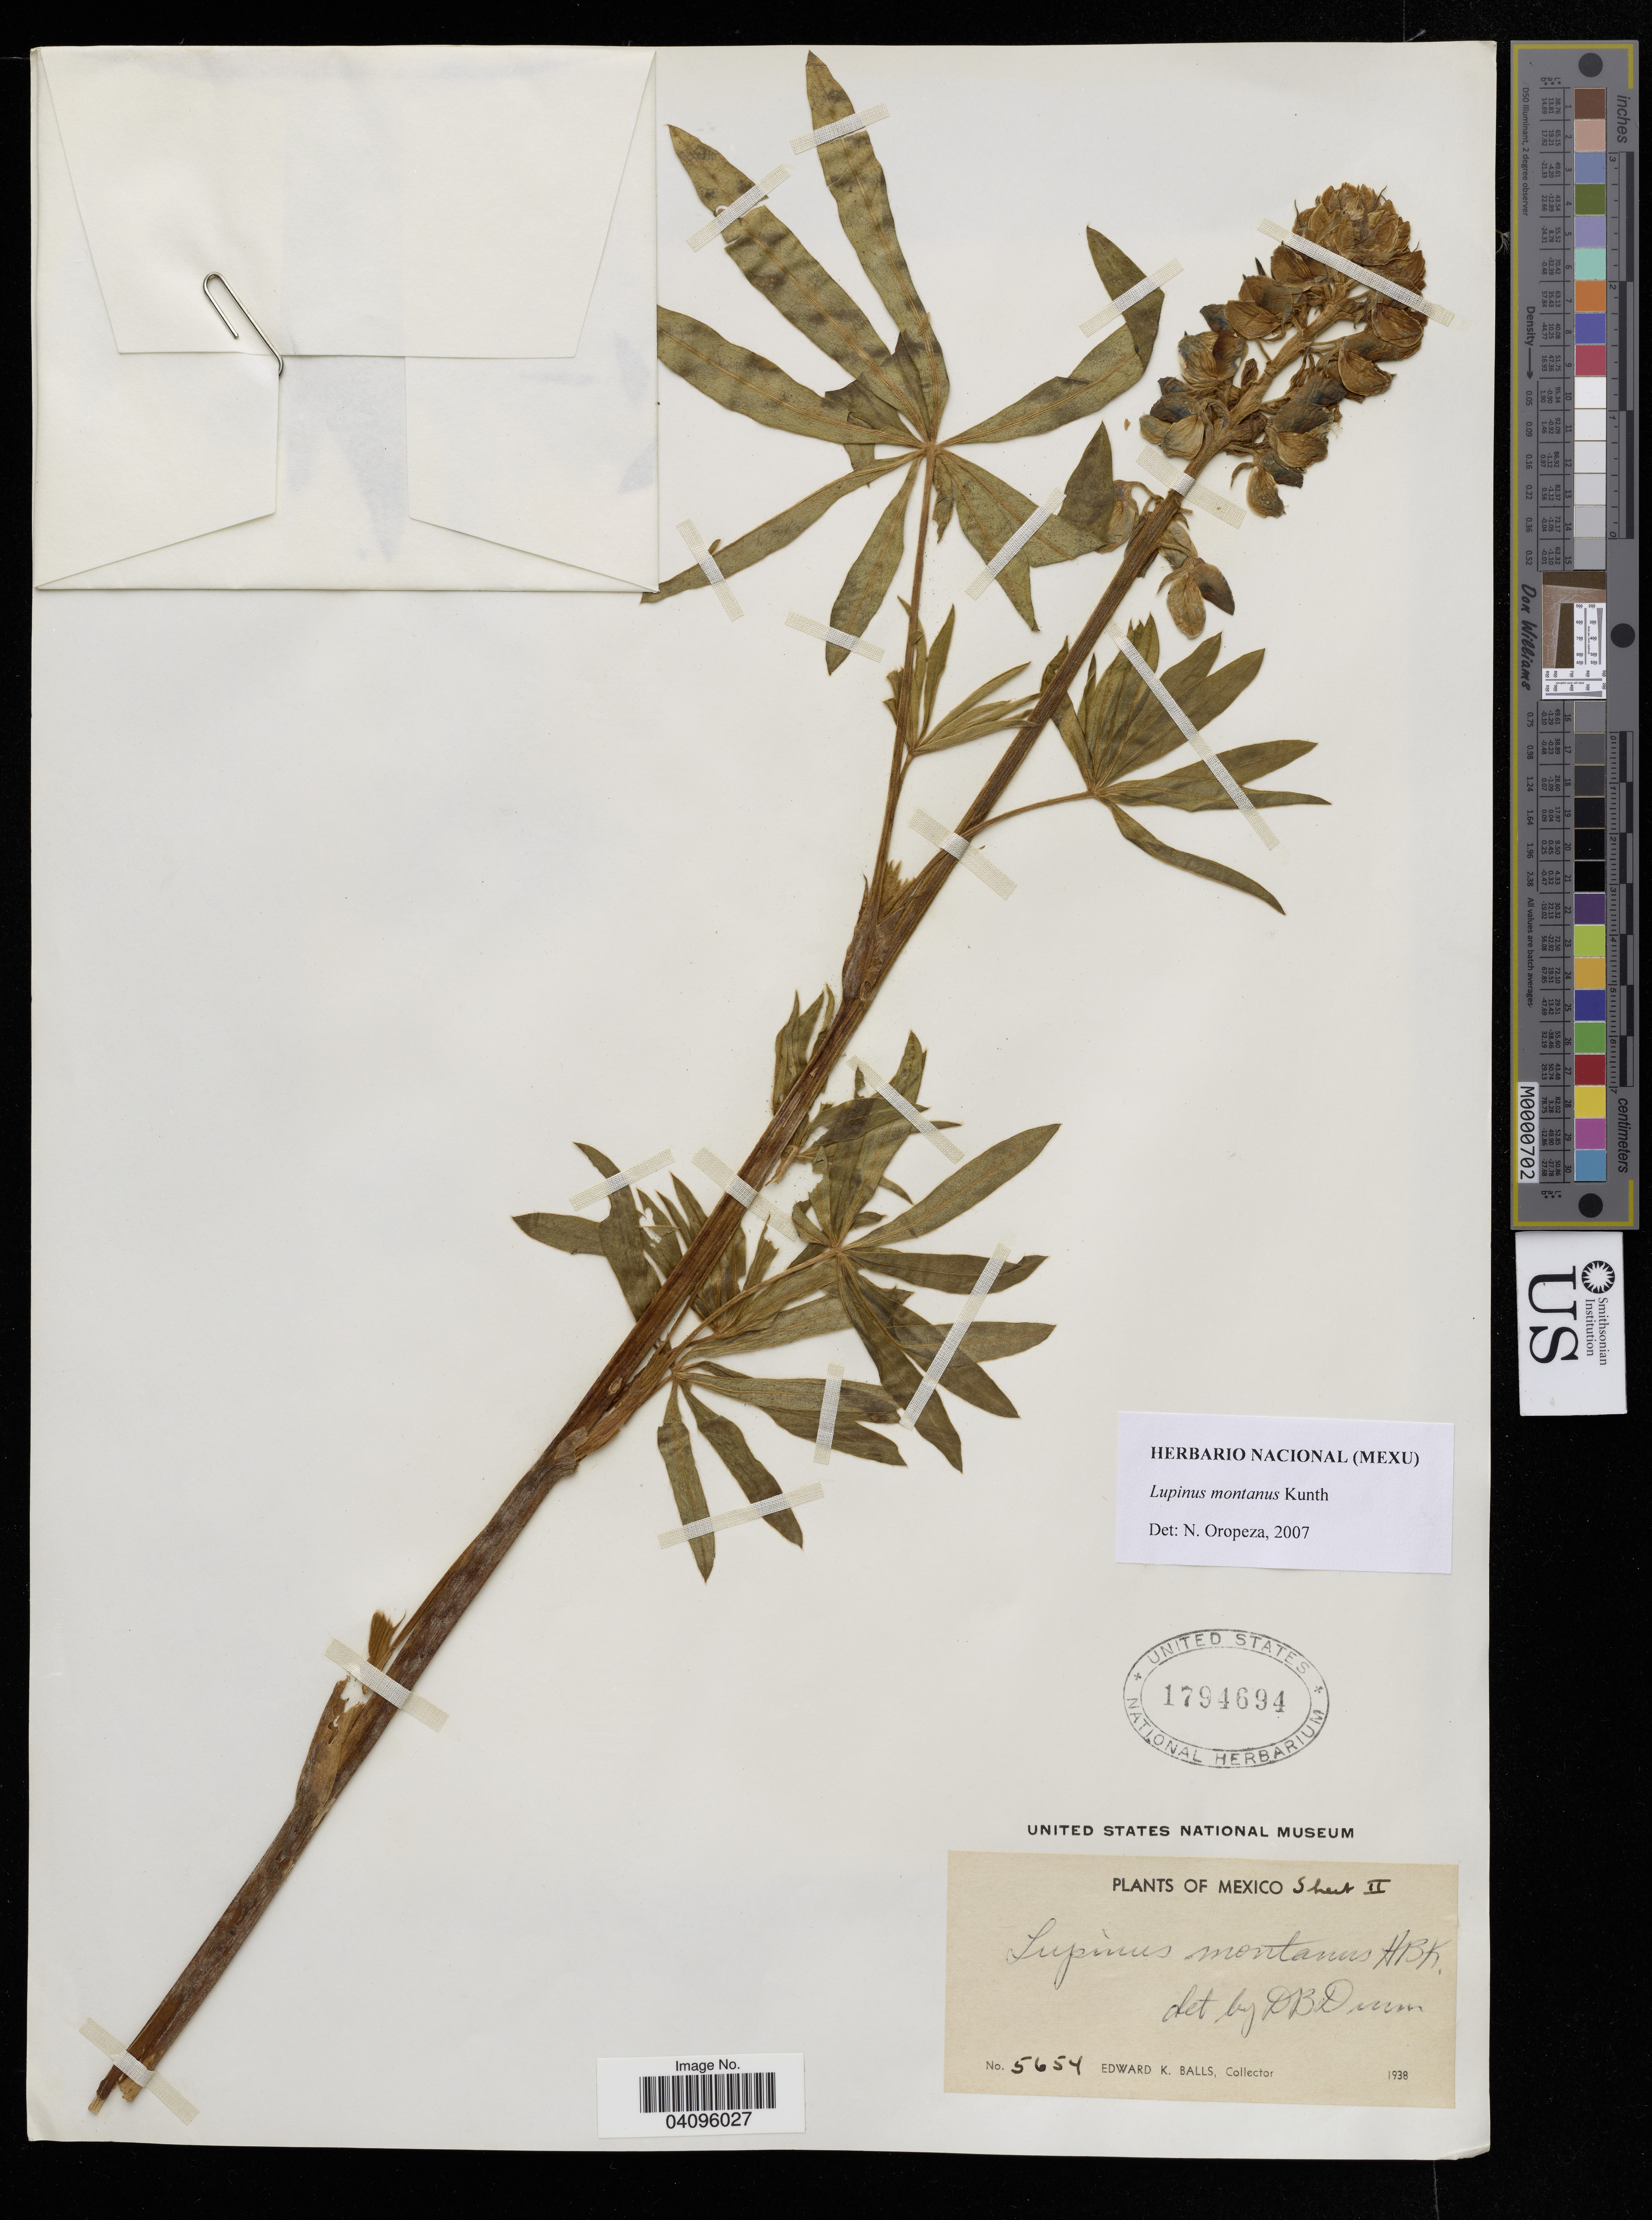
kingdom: Plantae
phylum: Tracheophyta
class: Magnoliopsida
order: Fabales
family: Fabaceae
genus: Lupinus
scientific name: Lupinus montanus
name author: Kunth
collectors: E. K. Balls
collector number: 5654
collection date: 1938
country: Mexico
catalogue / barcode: US 1794694